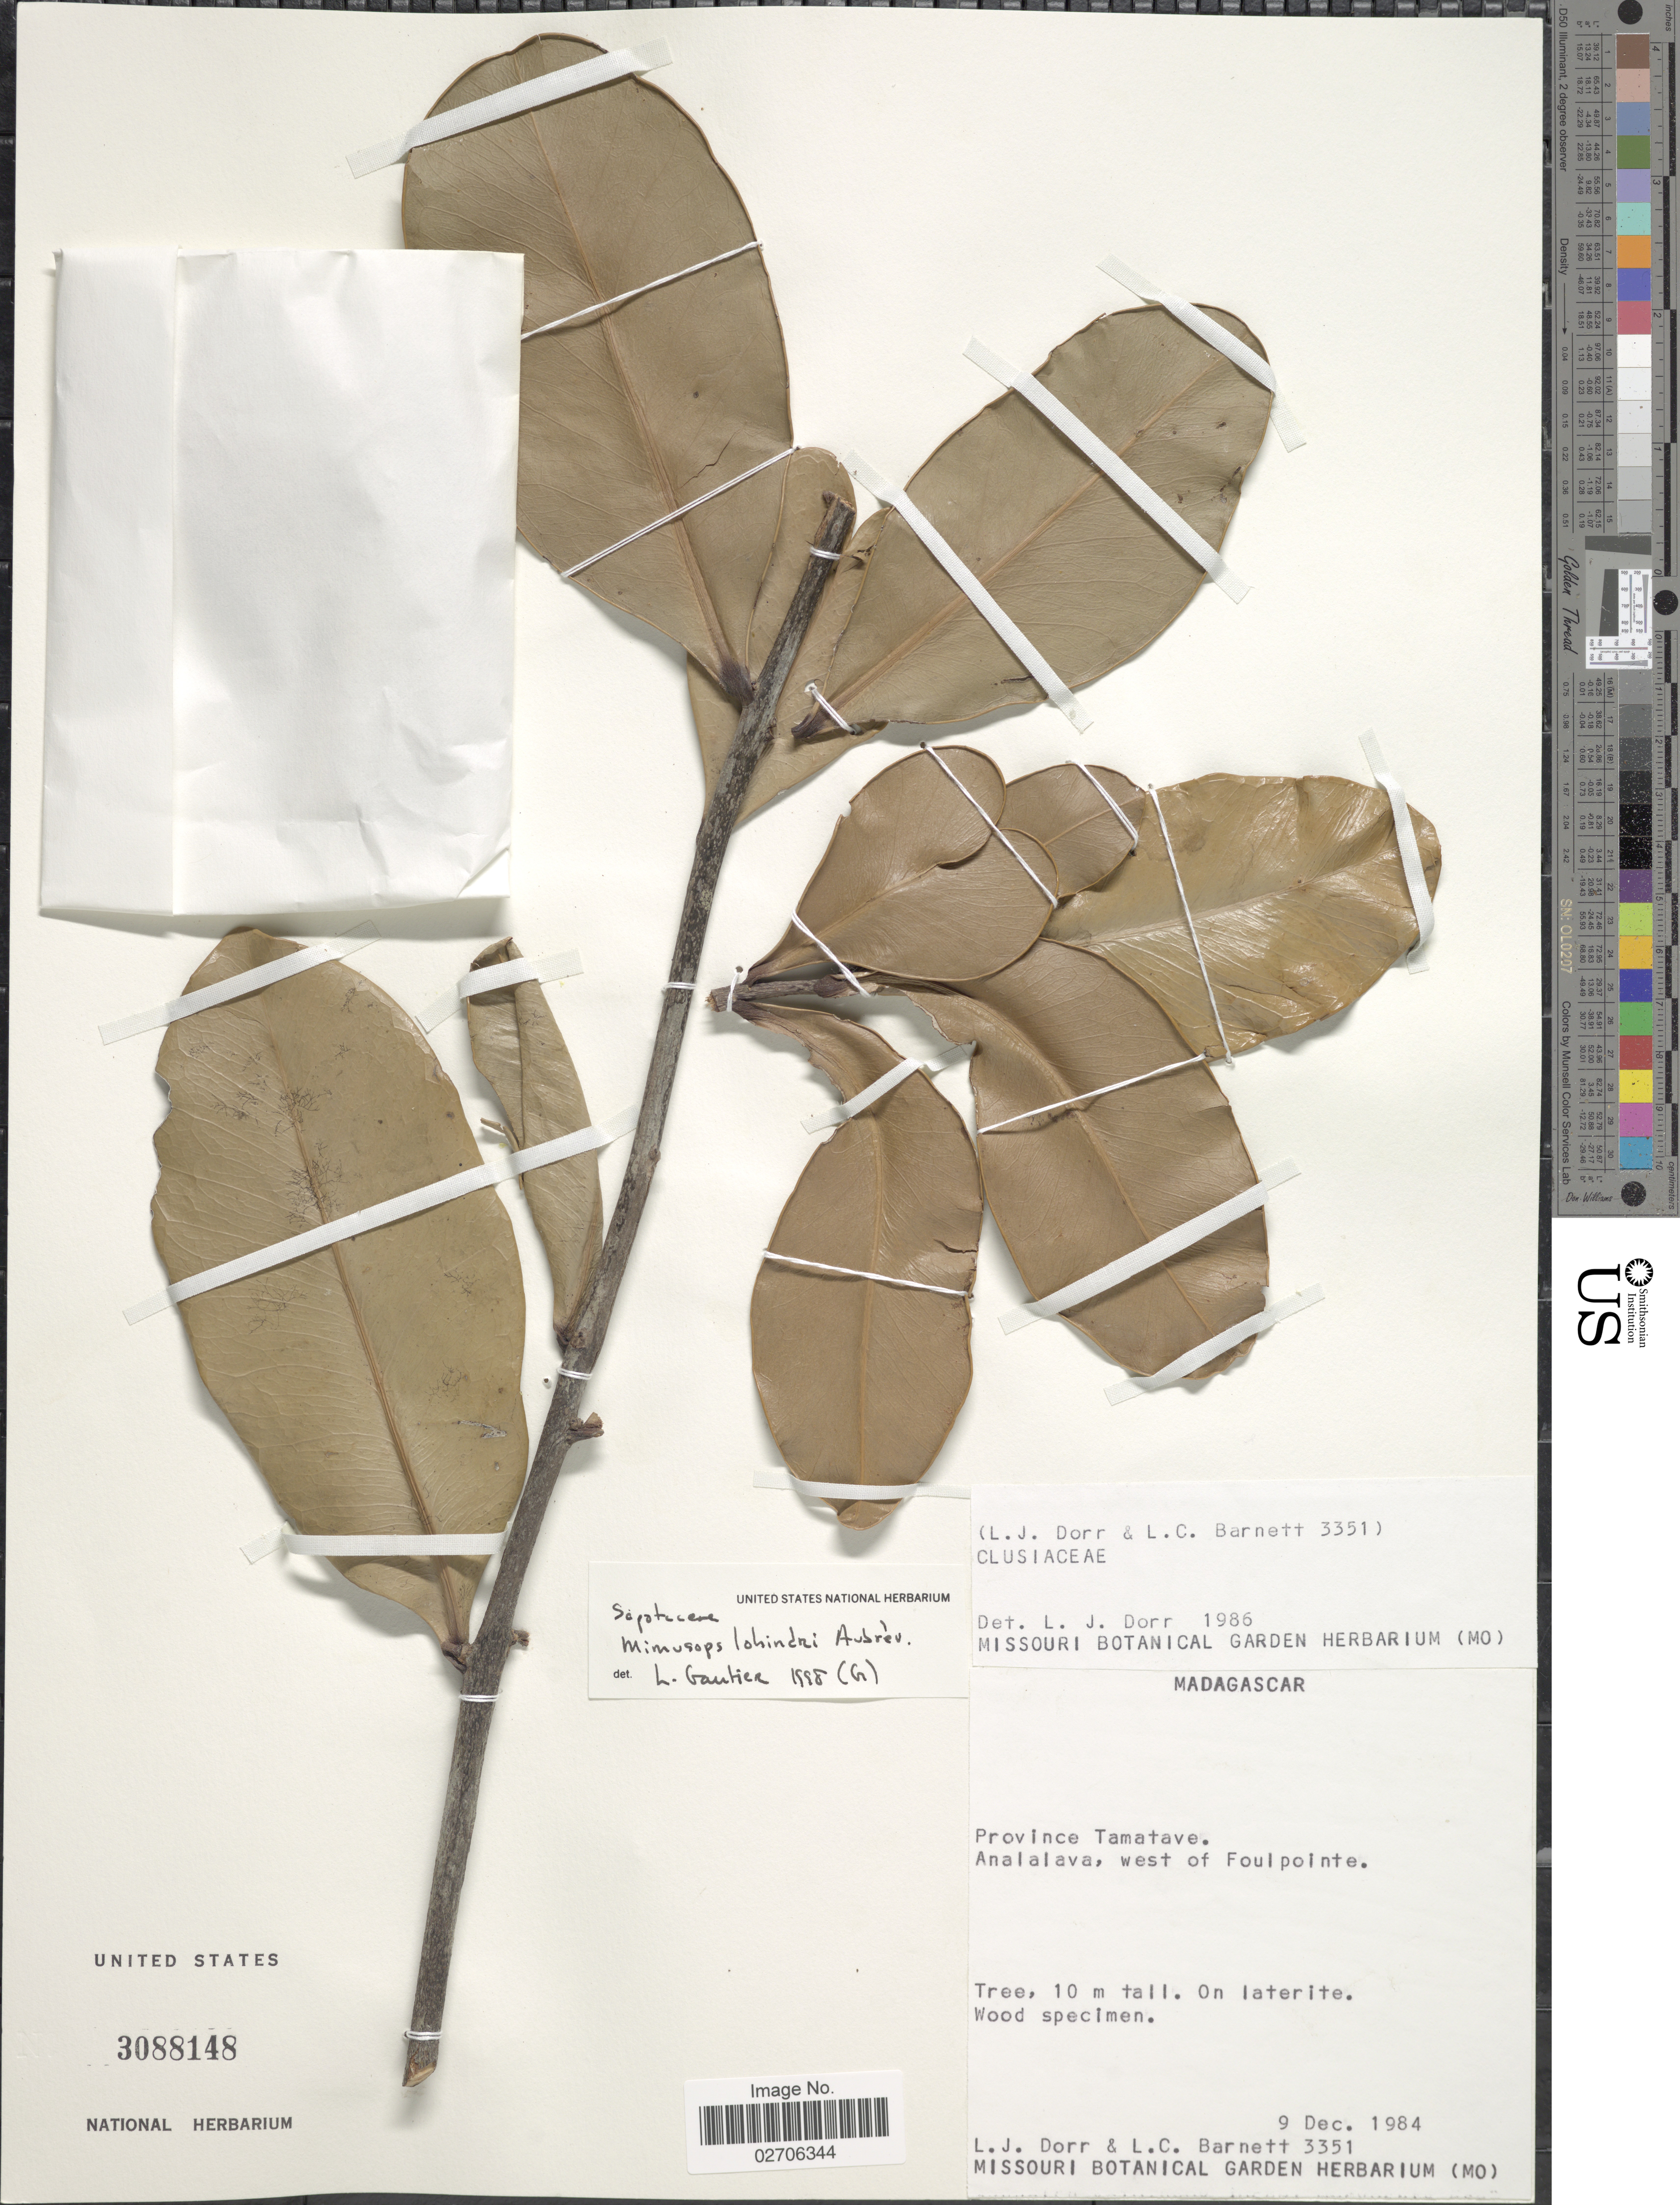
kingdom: Plantae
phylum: Tracheophyta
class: Magnoliopsida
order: Ericales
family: Sapotaceae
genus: Mimusops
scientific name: Mimusops lohindri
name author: Aubrév.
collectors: L. J. Dorr & L. C. Barnett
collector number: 3351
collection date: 1984-12-09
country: Madagascar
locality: Province Tamatave. Analalava, west of Foulpointe.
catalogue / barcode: US 3088148